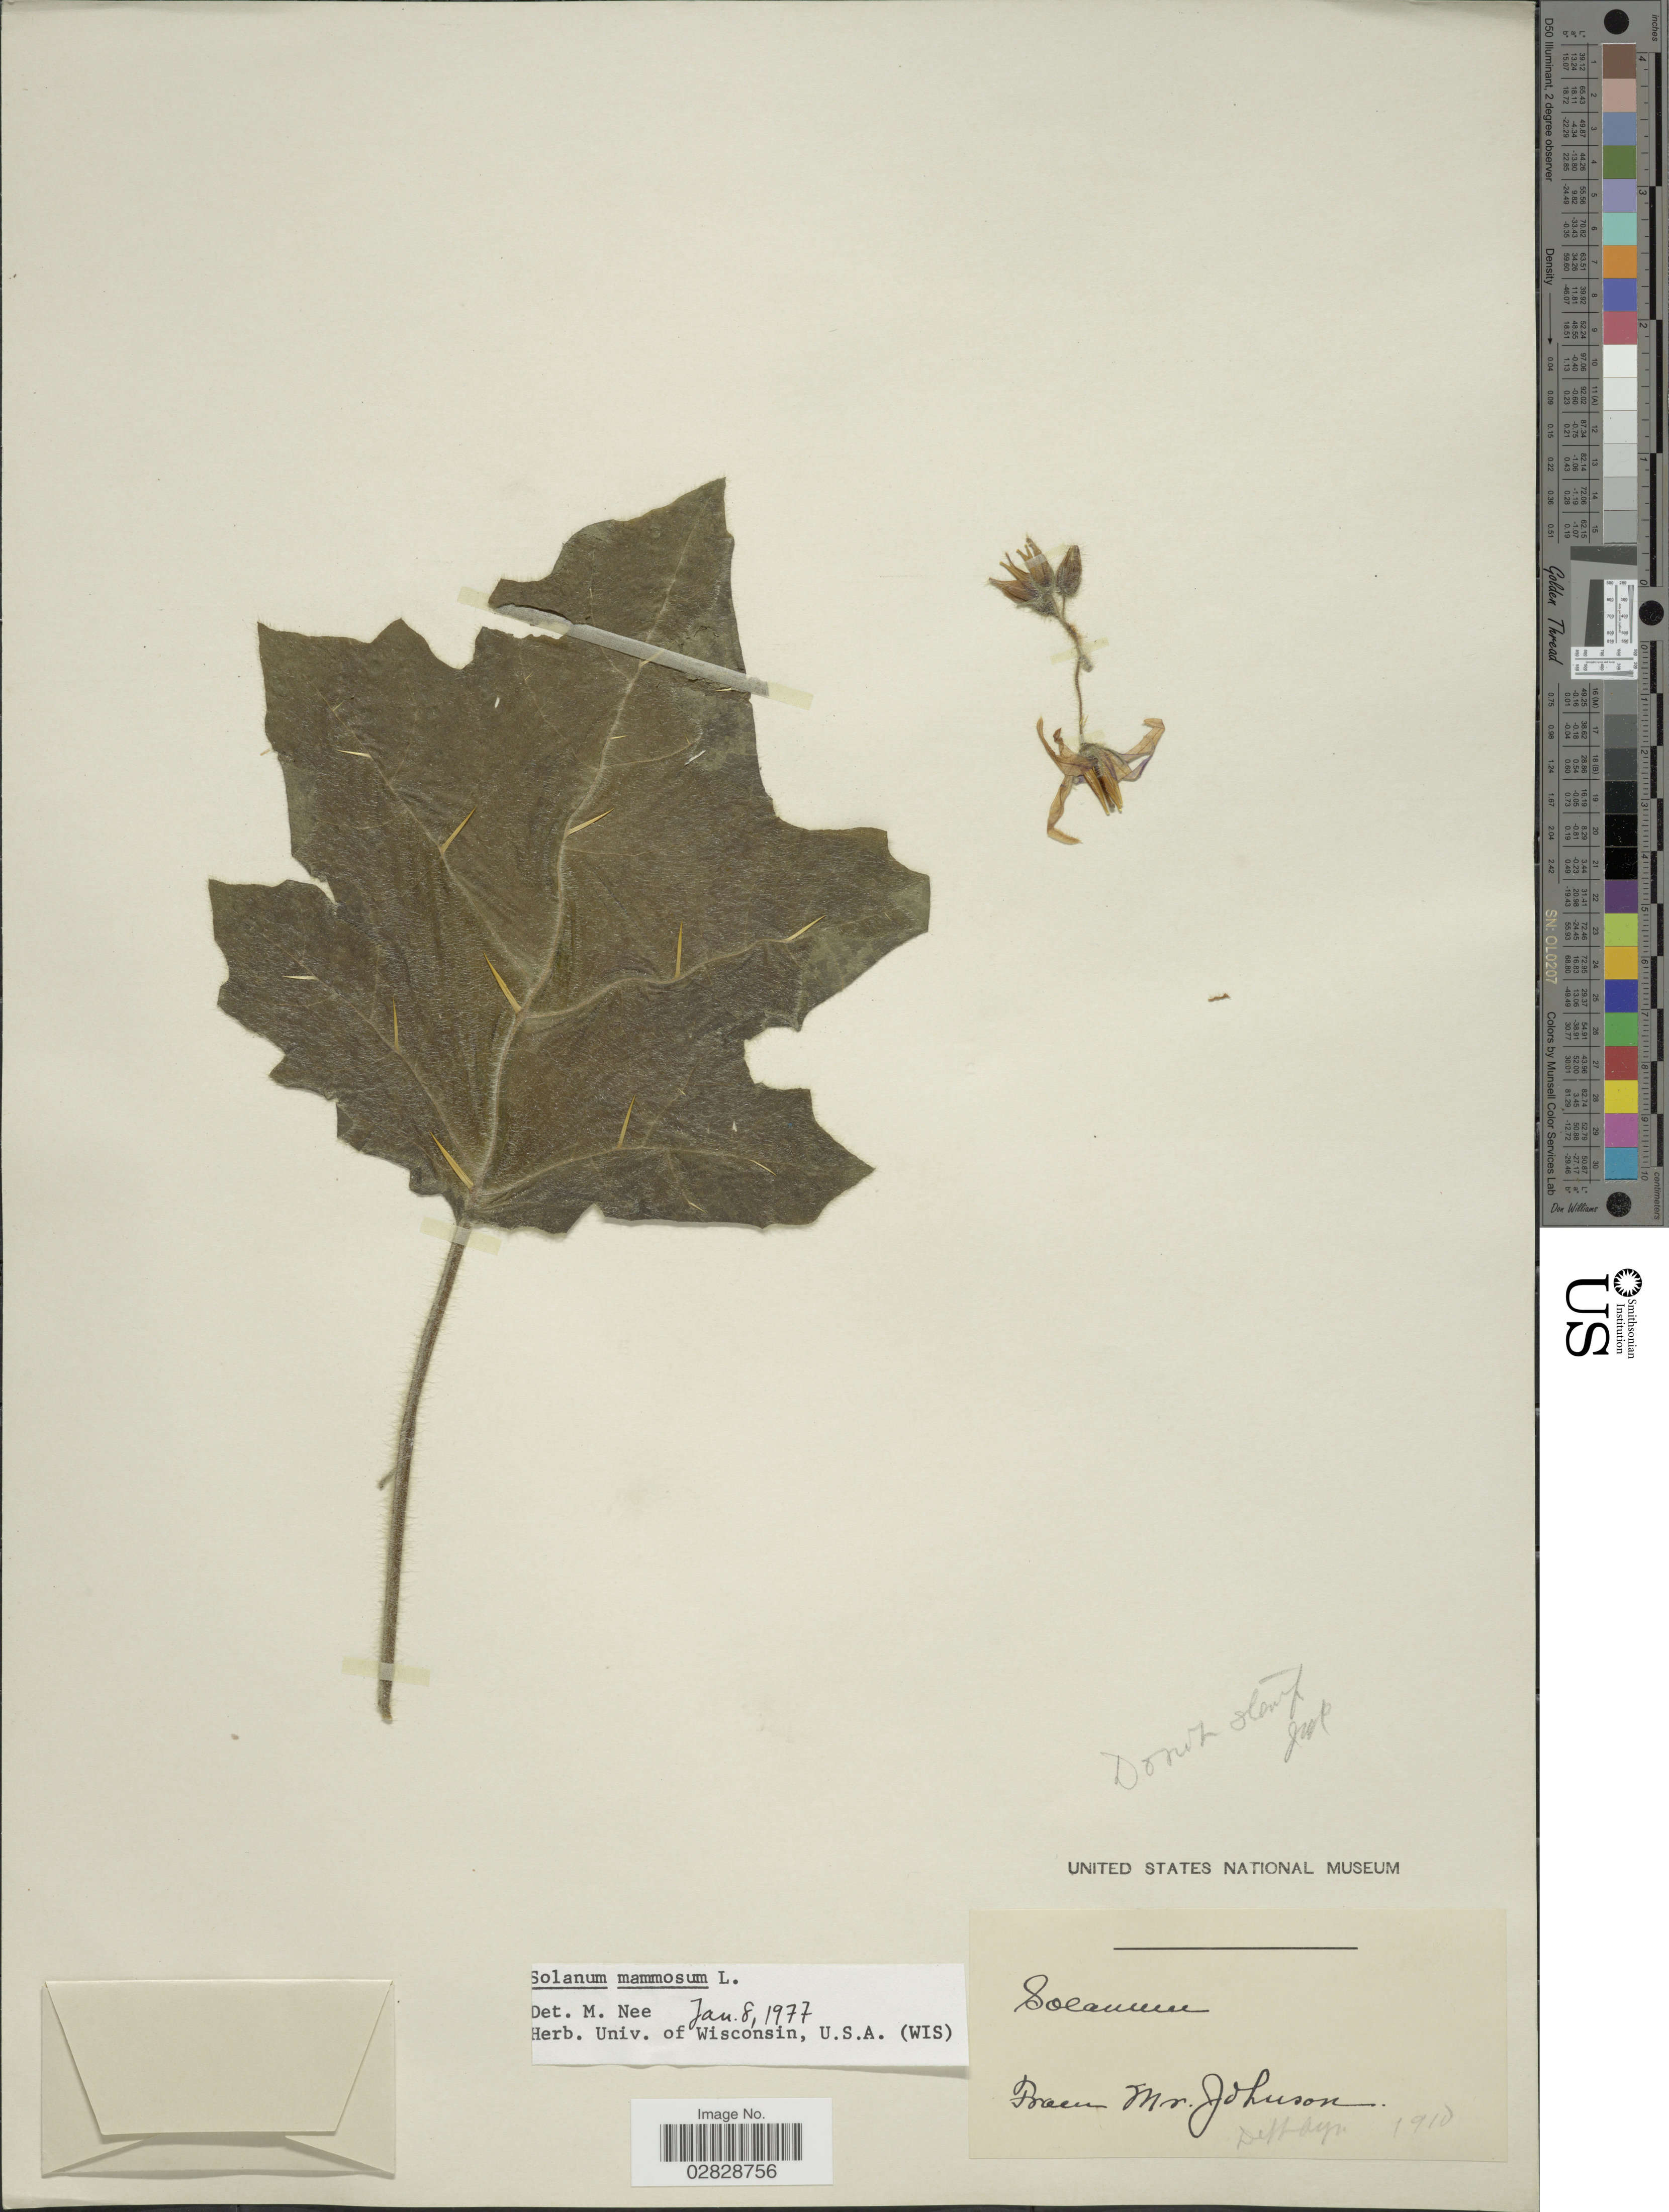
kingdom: Plantae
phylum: Tracheophyta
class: Magnoliopsida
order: Solanales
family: Solanaceae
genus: Solanum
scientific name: Solanum mammosum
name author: L.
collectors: -- Johnson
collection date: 1910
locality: Dept. Agr.